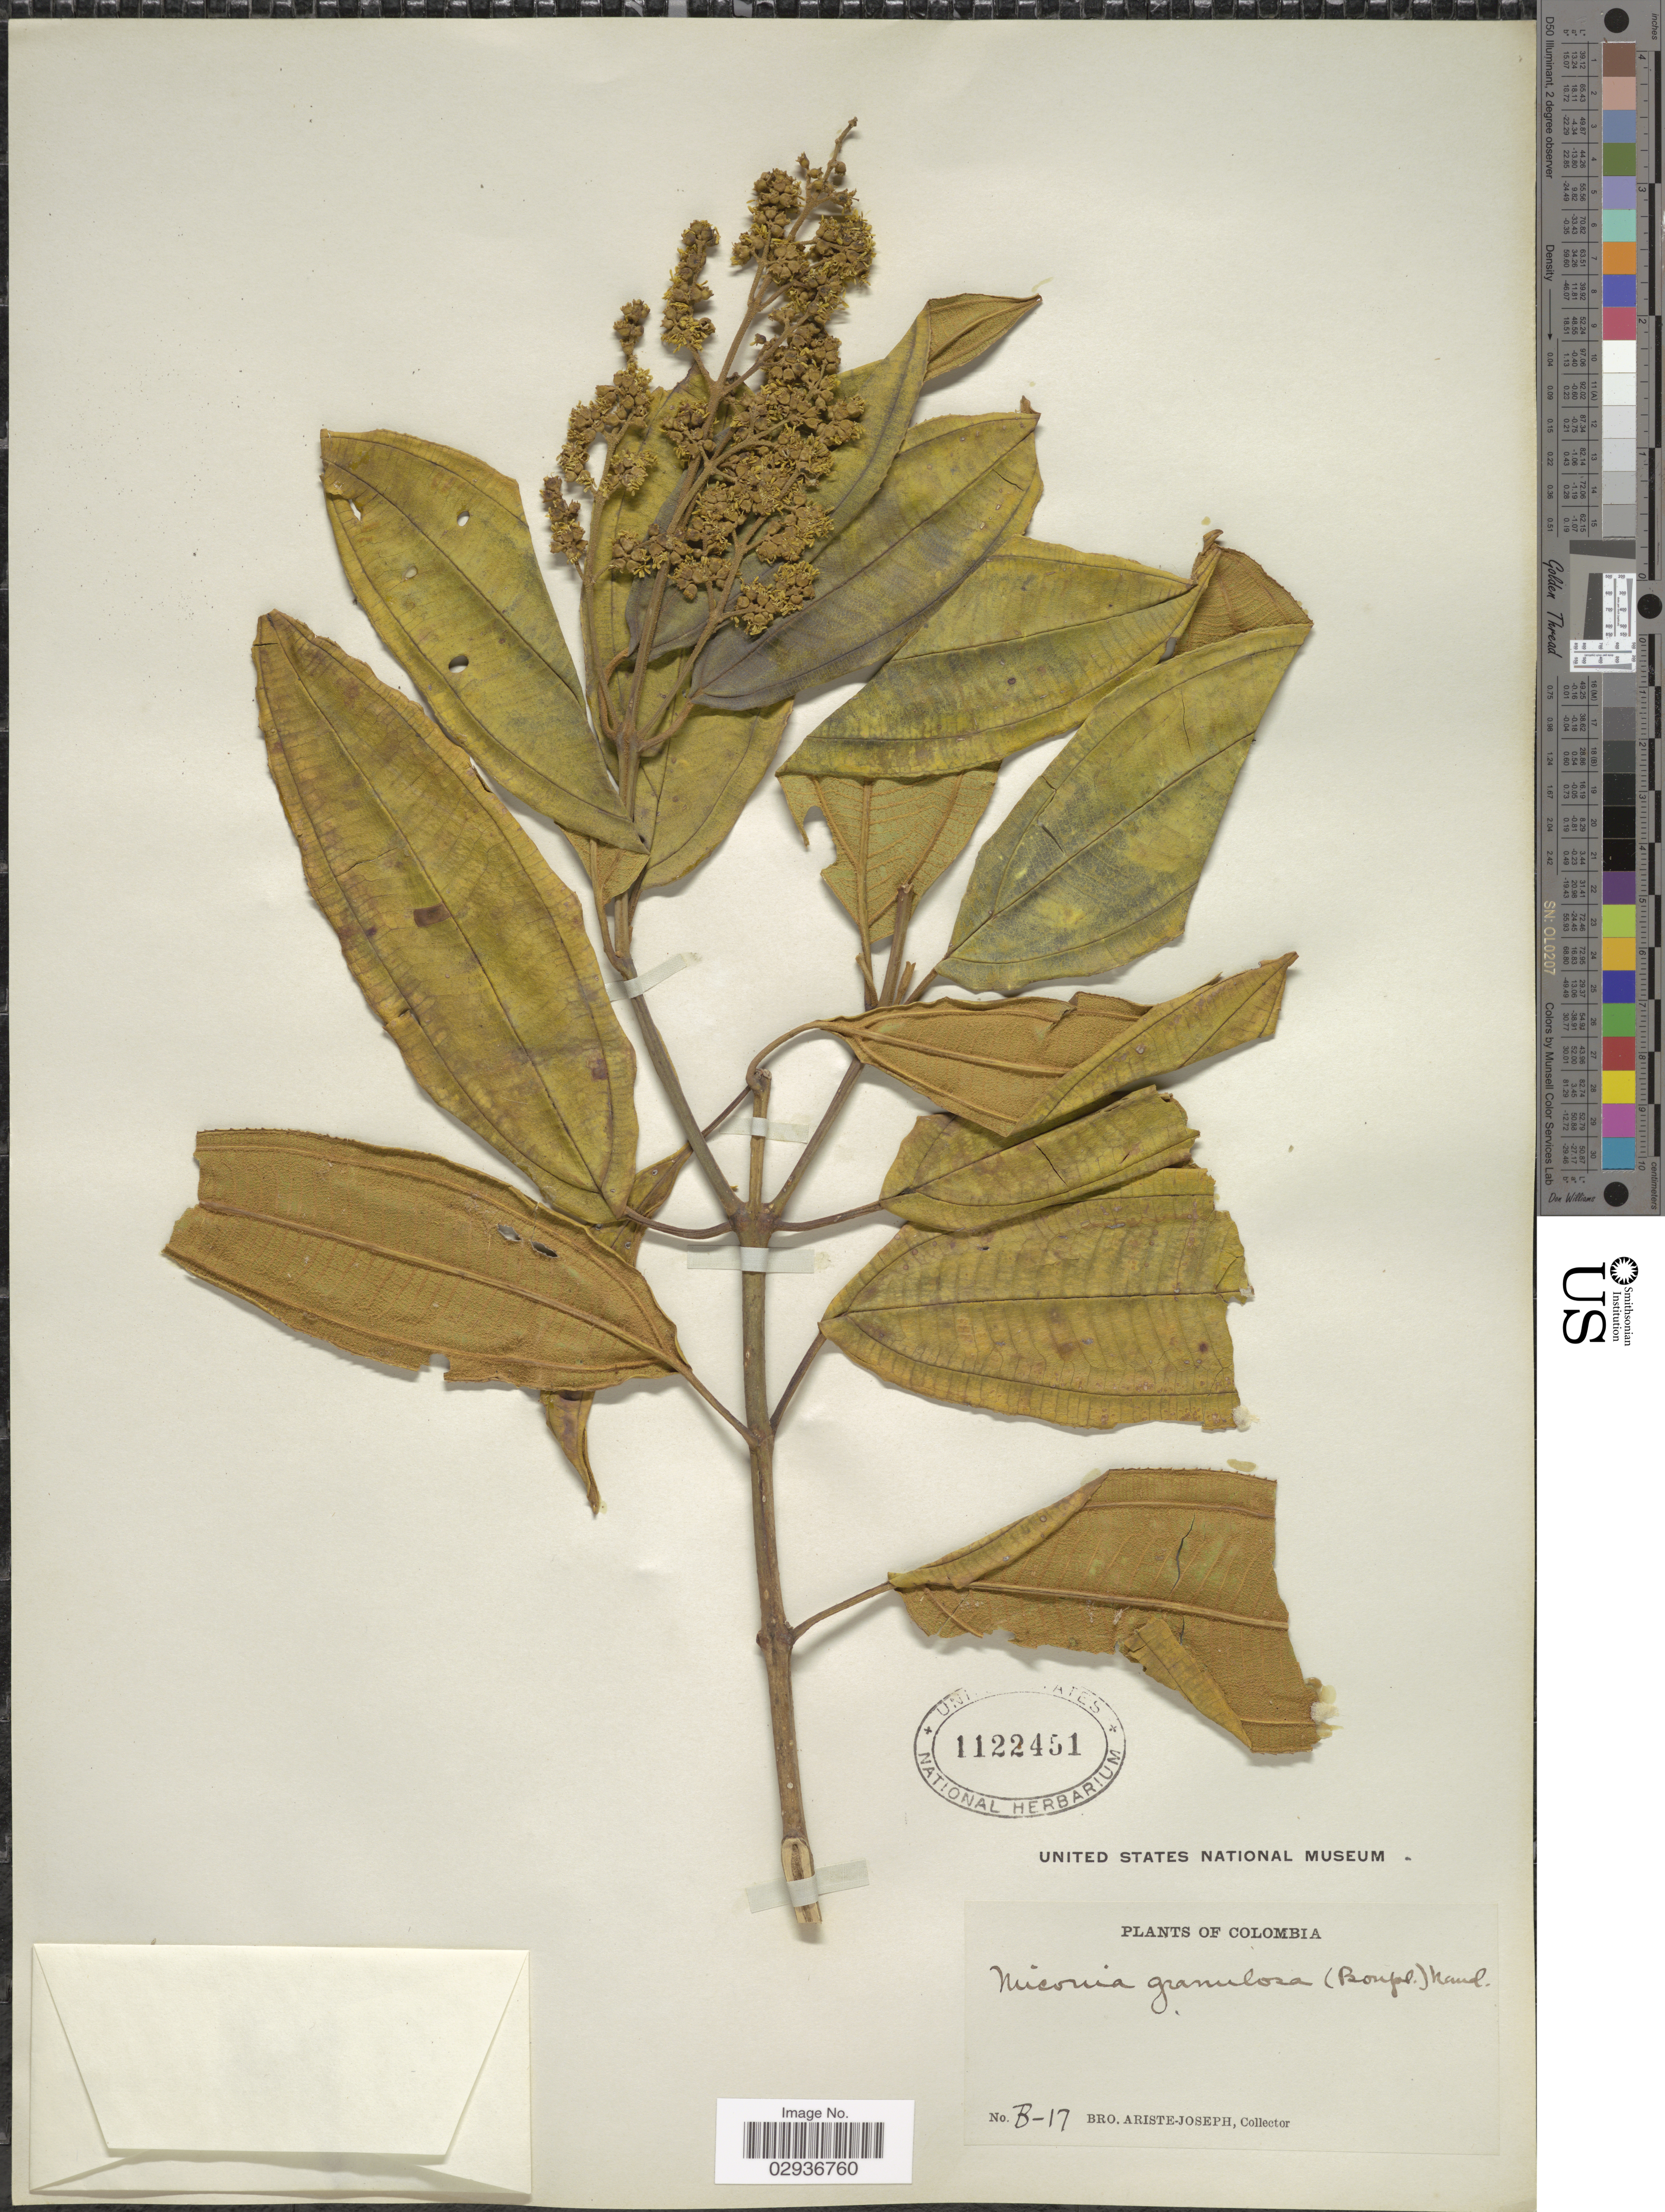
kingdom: Plantae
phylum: Tracheophyta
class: Magnoliopsida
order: Myrtales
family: Melastomataceae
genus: Miconia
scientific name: Miconia biappendiculata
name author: (Naudin) L. Uribe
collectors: Bro. Ariste-Joseph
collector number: B-17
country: Colombia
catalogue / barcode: US 1122451